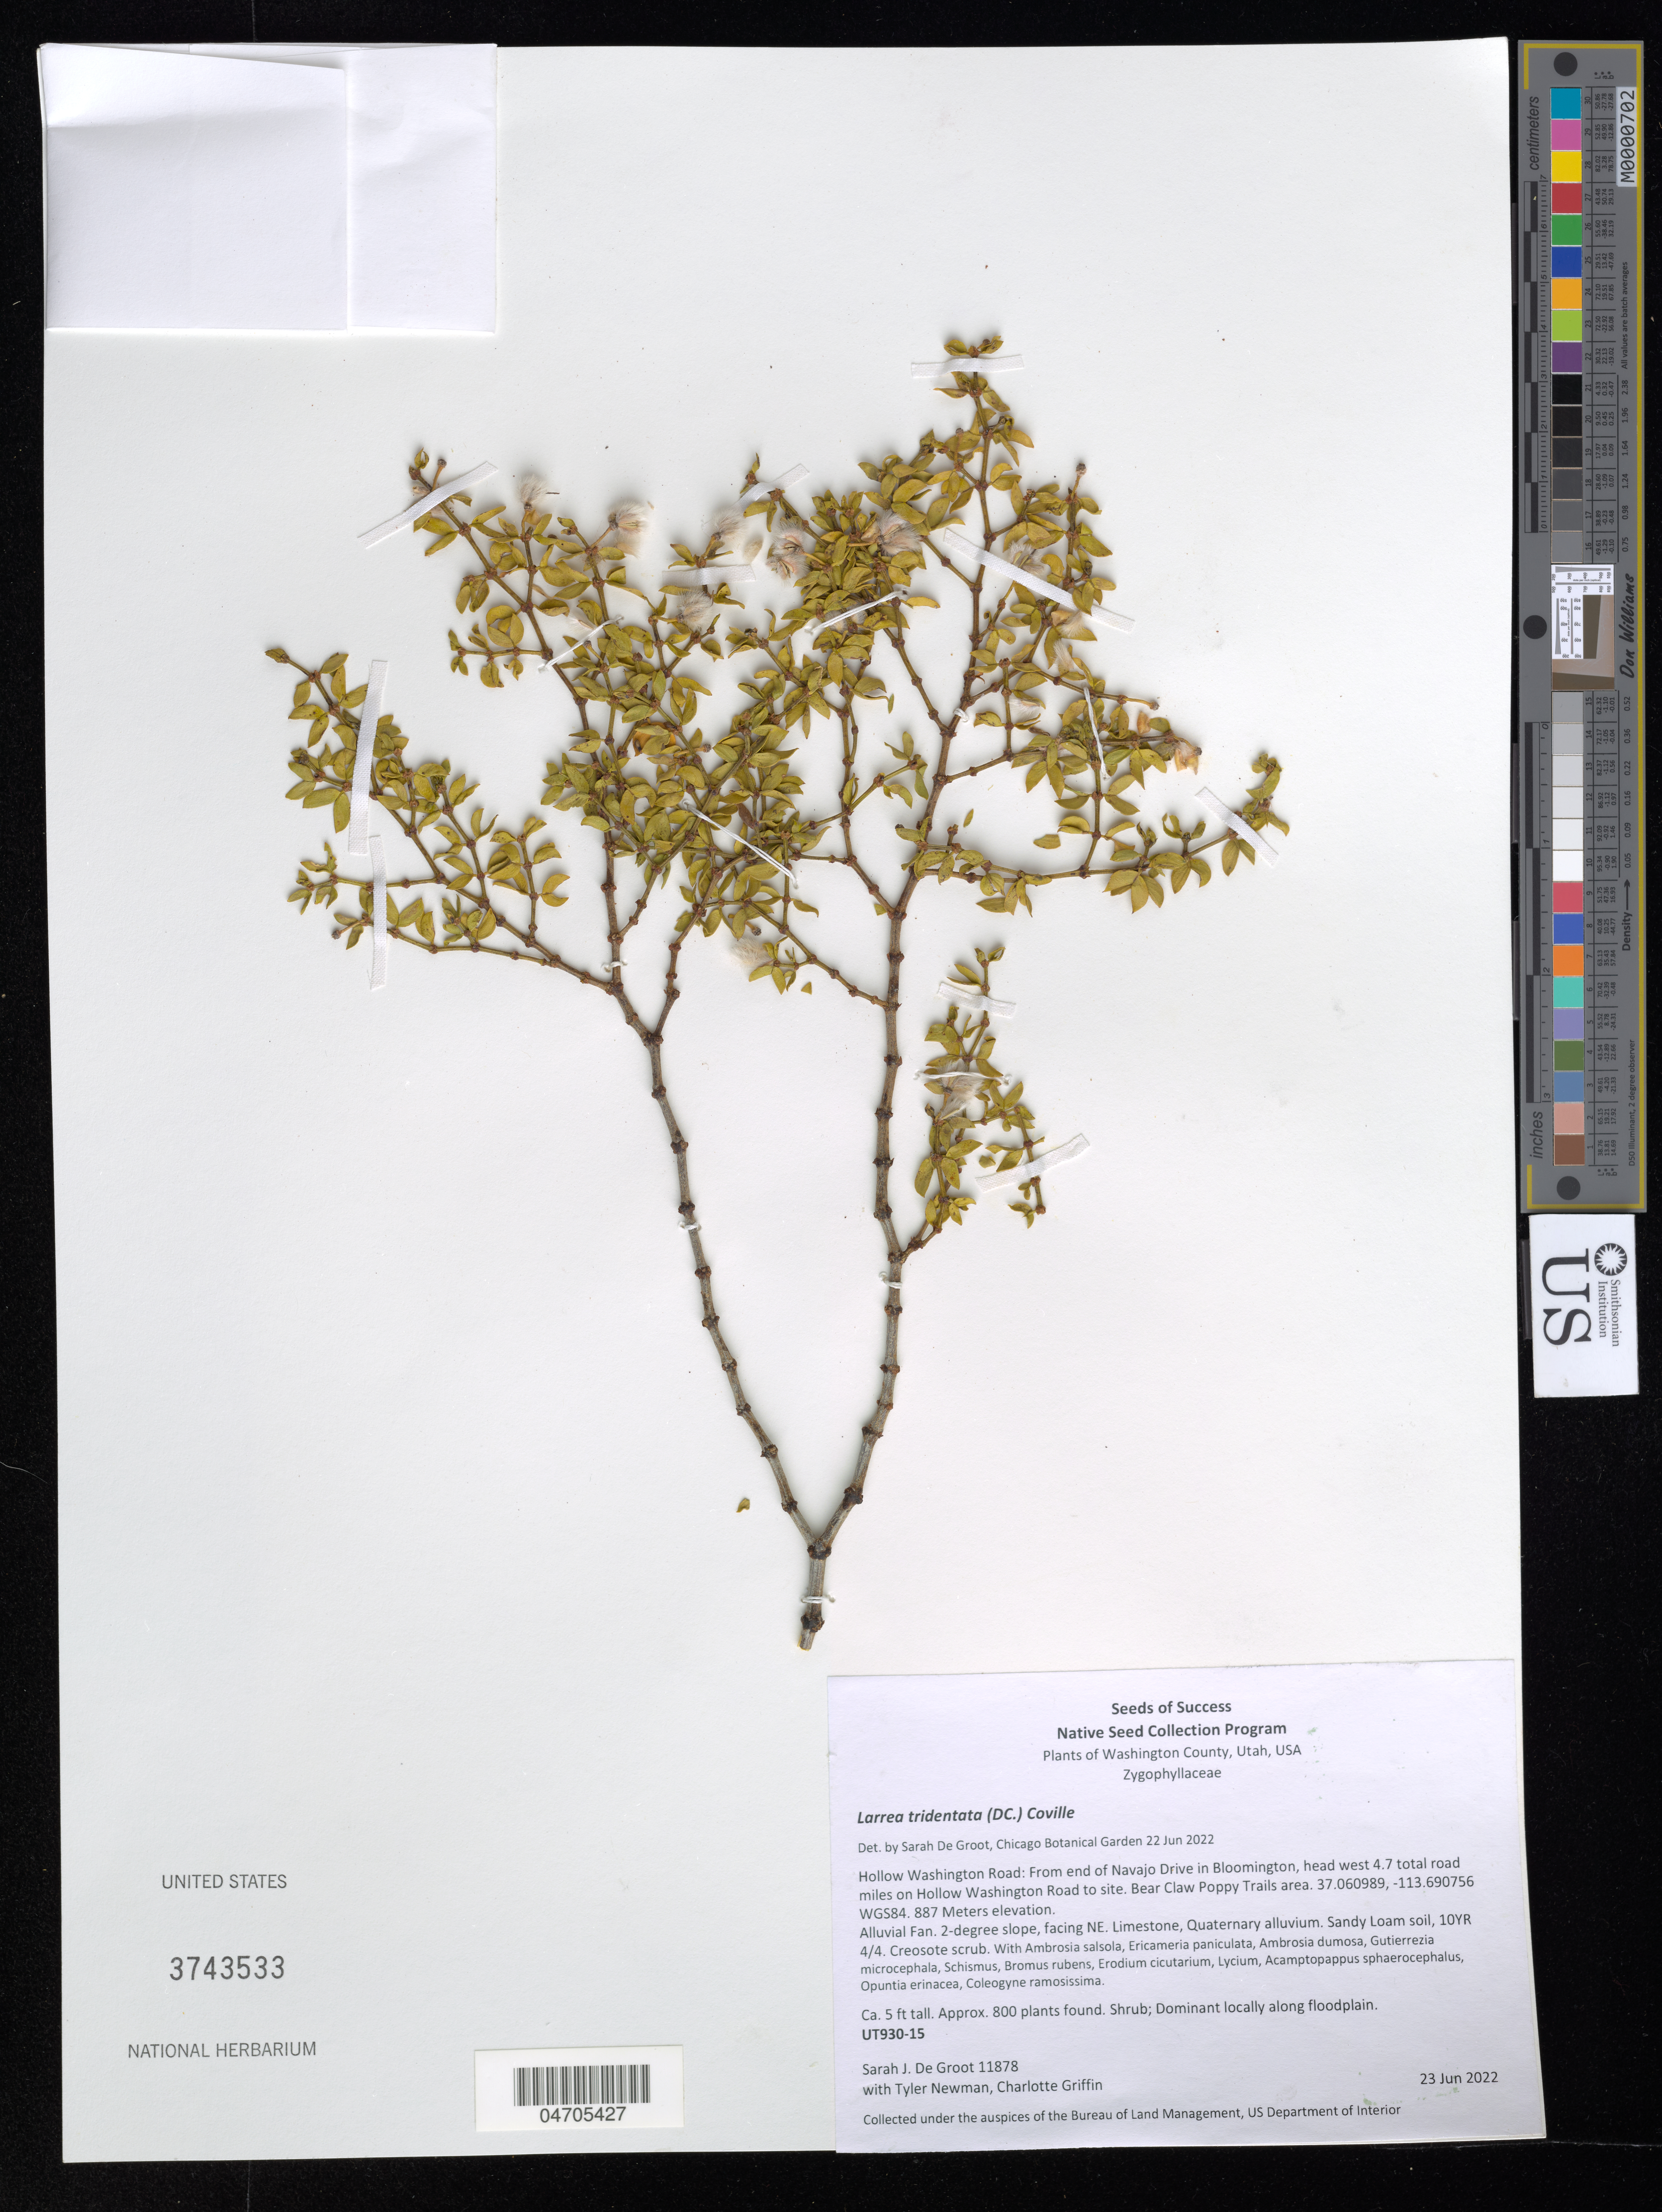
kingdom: Plantae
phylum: Tracheophyta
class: Magnoliopsida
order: Zygophyllales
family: Zygophyllaceae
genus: Larrea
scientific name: Larrea tridentata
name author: (Sessé & Moc. ex DC.) Coville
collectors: S. De Groot, T. Newman & C. Griffin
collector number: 11878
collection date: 2022-06-23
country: United States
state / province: Utah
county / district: Washington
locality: Washington County. Hollow Washington Road: From end of Navajo Drive in Bloomington, head west 4.7 total road miles on Hollow Washington Road to site. Bear Claw Poppy Trails area.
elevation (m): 887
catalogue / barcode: US 3743533